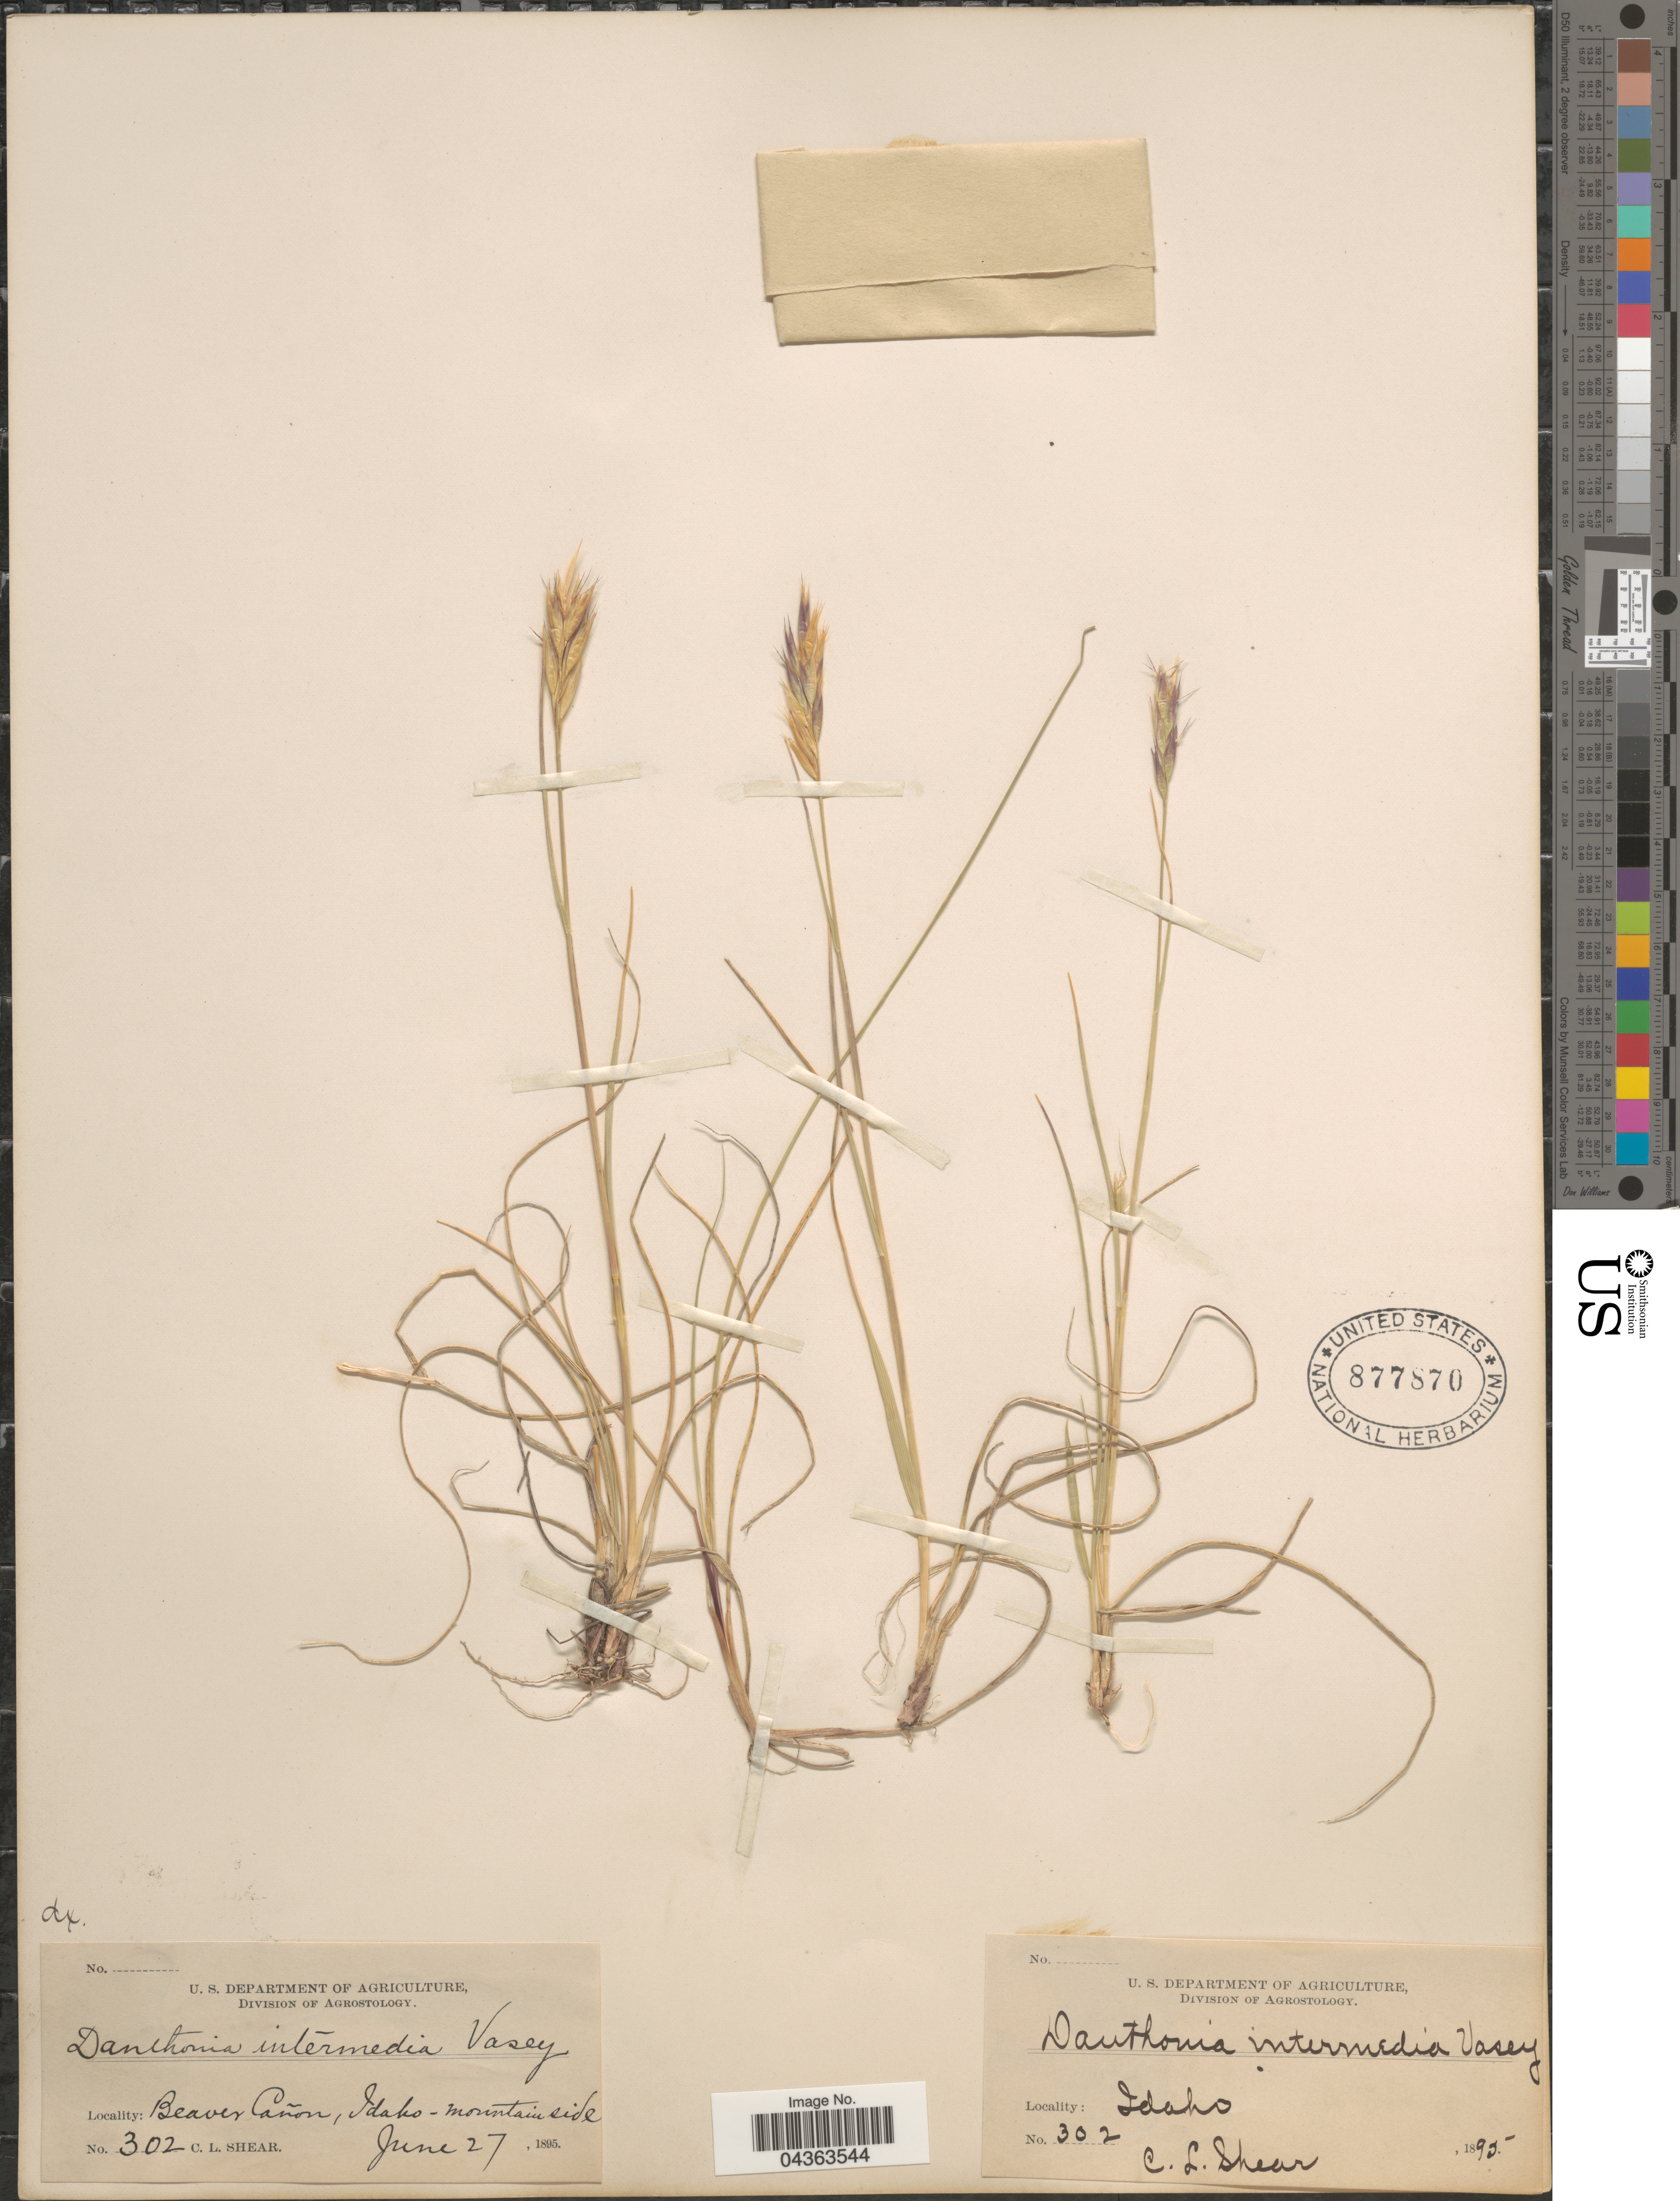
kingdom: Plantae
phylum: Tracheophyta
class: Liliopsida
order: Poales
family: Poaceae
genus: Danthonia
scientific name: Danthonia intermedia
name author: Vasey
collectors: C. L. Shear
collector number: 302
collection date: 1895-06-27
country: United States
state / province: Idaho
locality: Beaver Cañon, Idaho-mountain side.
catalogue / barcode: US 877870